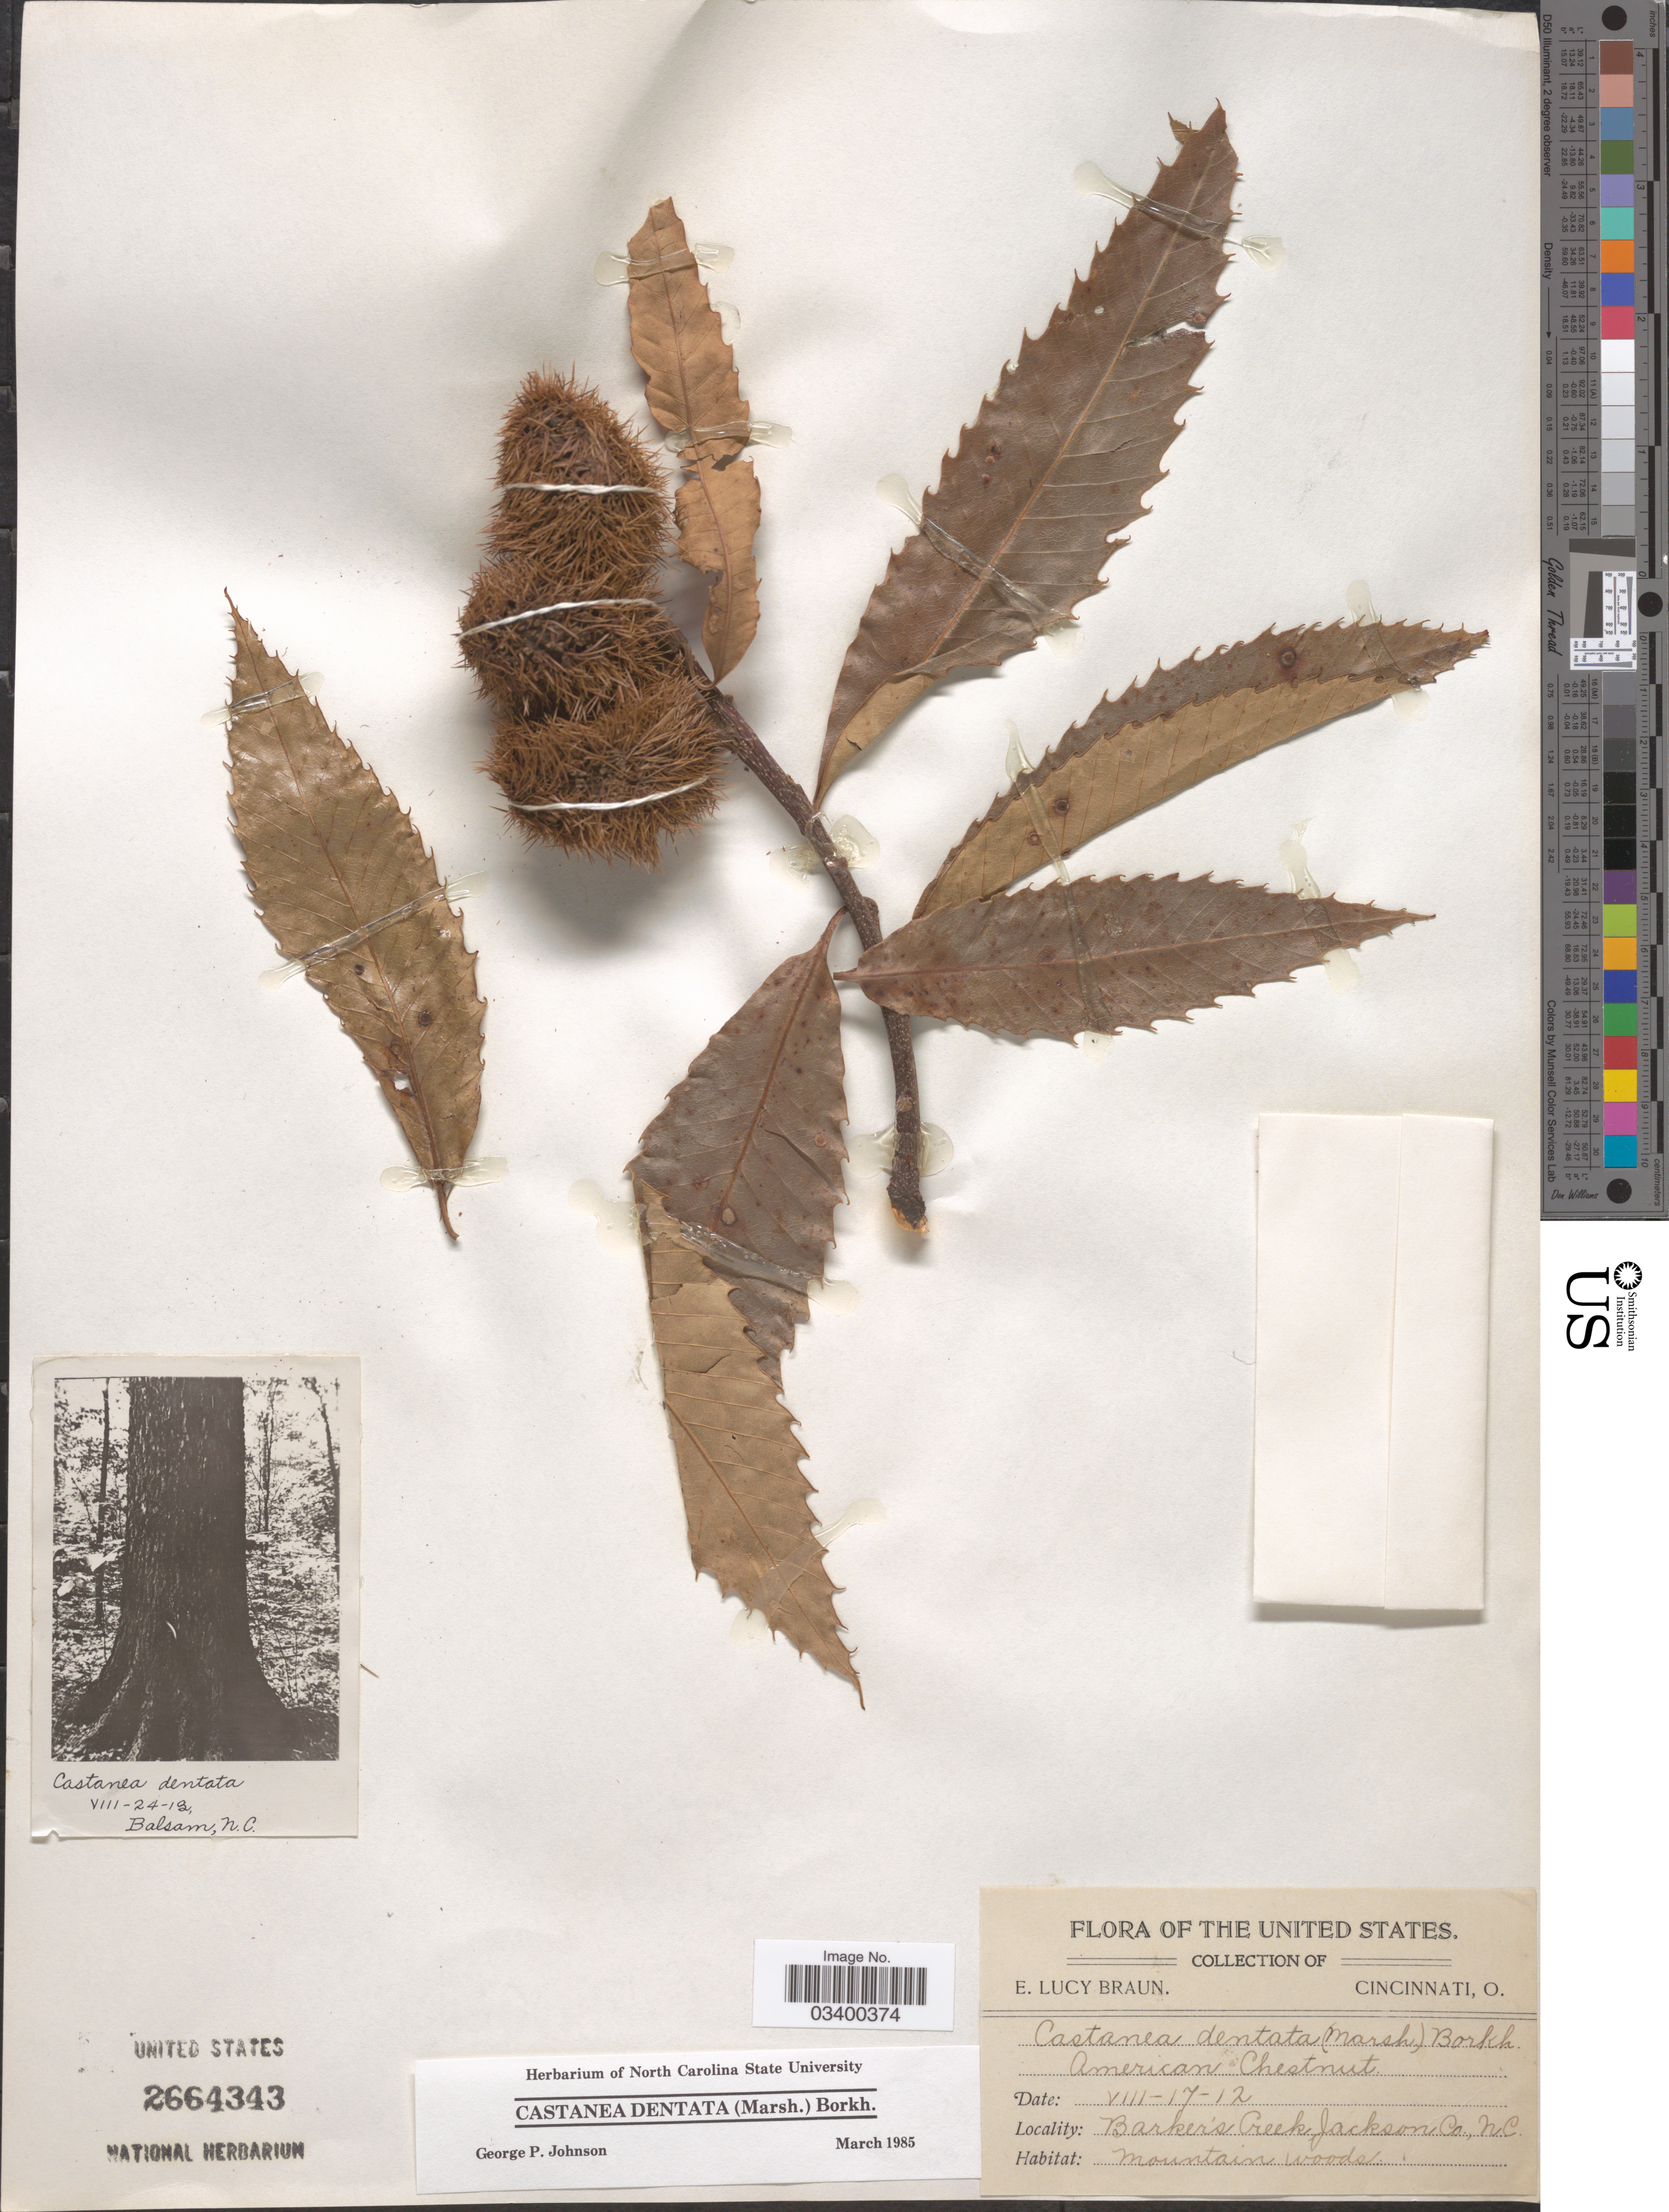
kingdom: Plantae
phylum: Tracheophyta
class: Magnoliopsida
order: Fagales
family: Fagaceae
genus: Castanea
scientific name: Castanea dentata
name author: (Marshall) Borkh.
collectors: E. L. Braun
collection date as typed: Transcribed d/m/y: 17/8/12 to 24/8/13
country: United States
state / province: North Carolina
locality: Barker's Creek, Jackson Co. Balsam.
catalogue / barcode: US 2664343